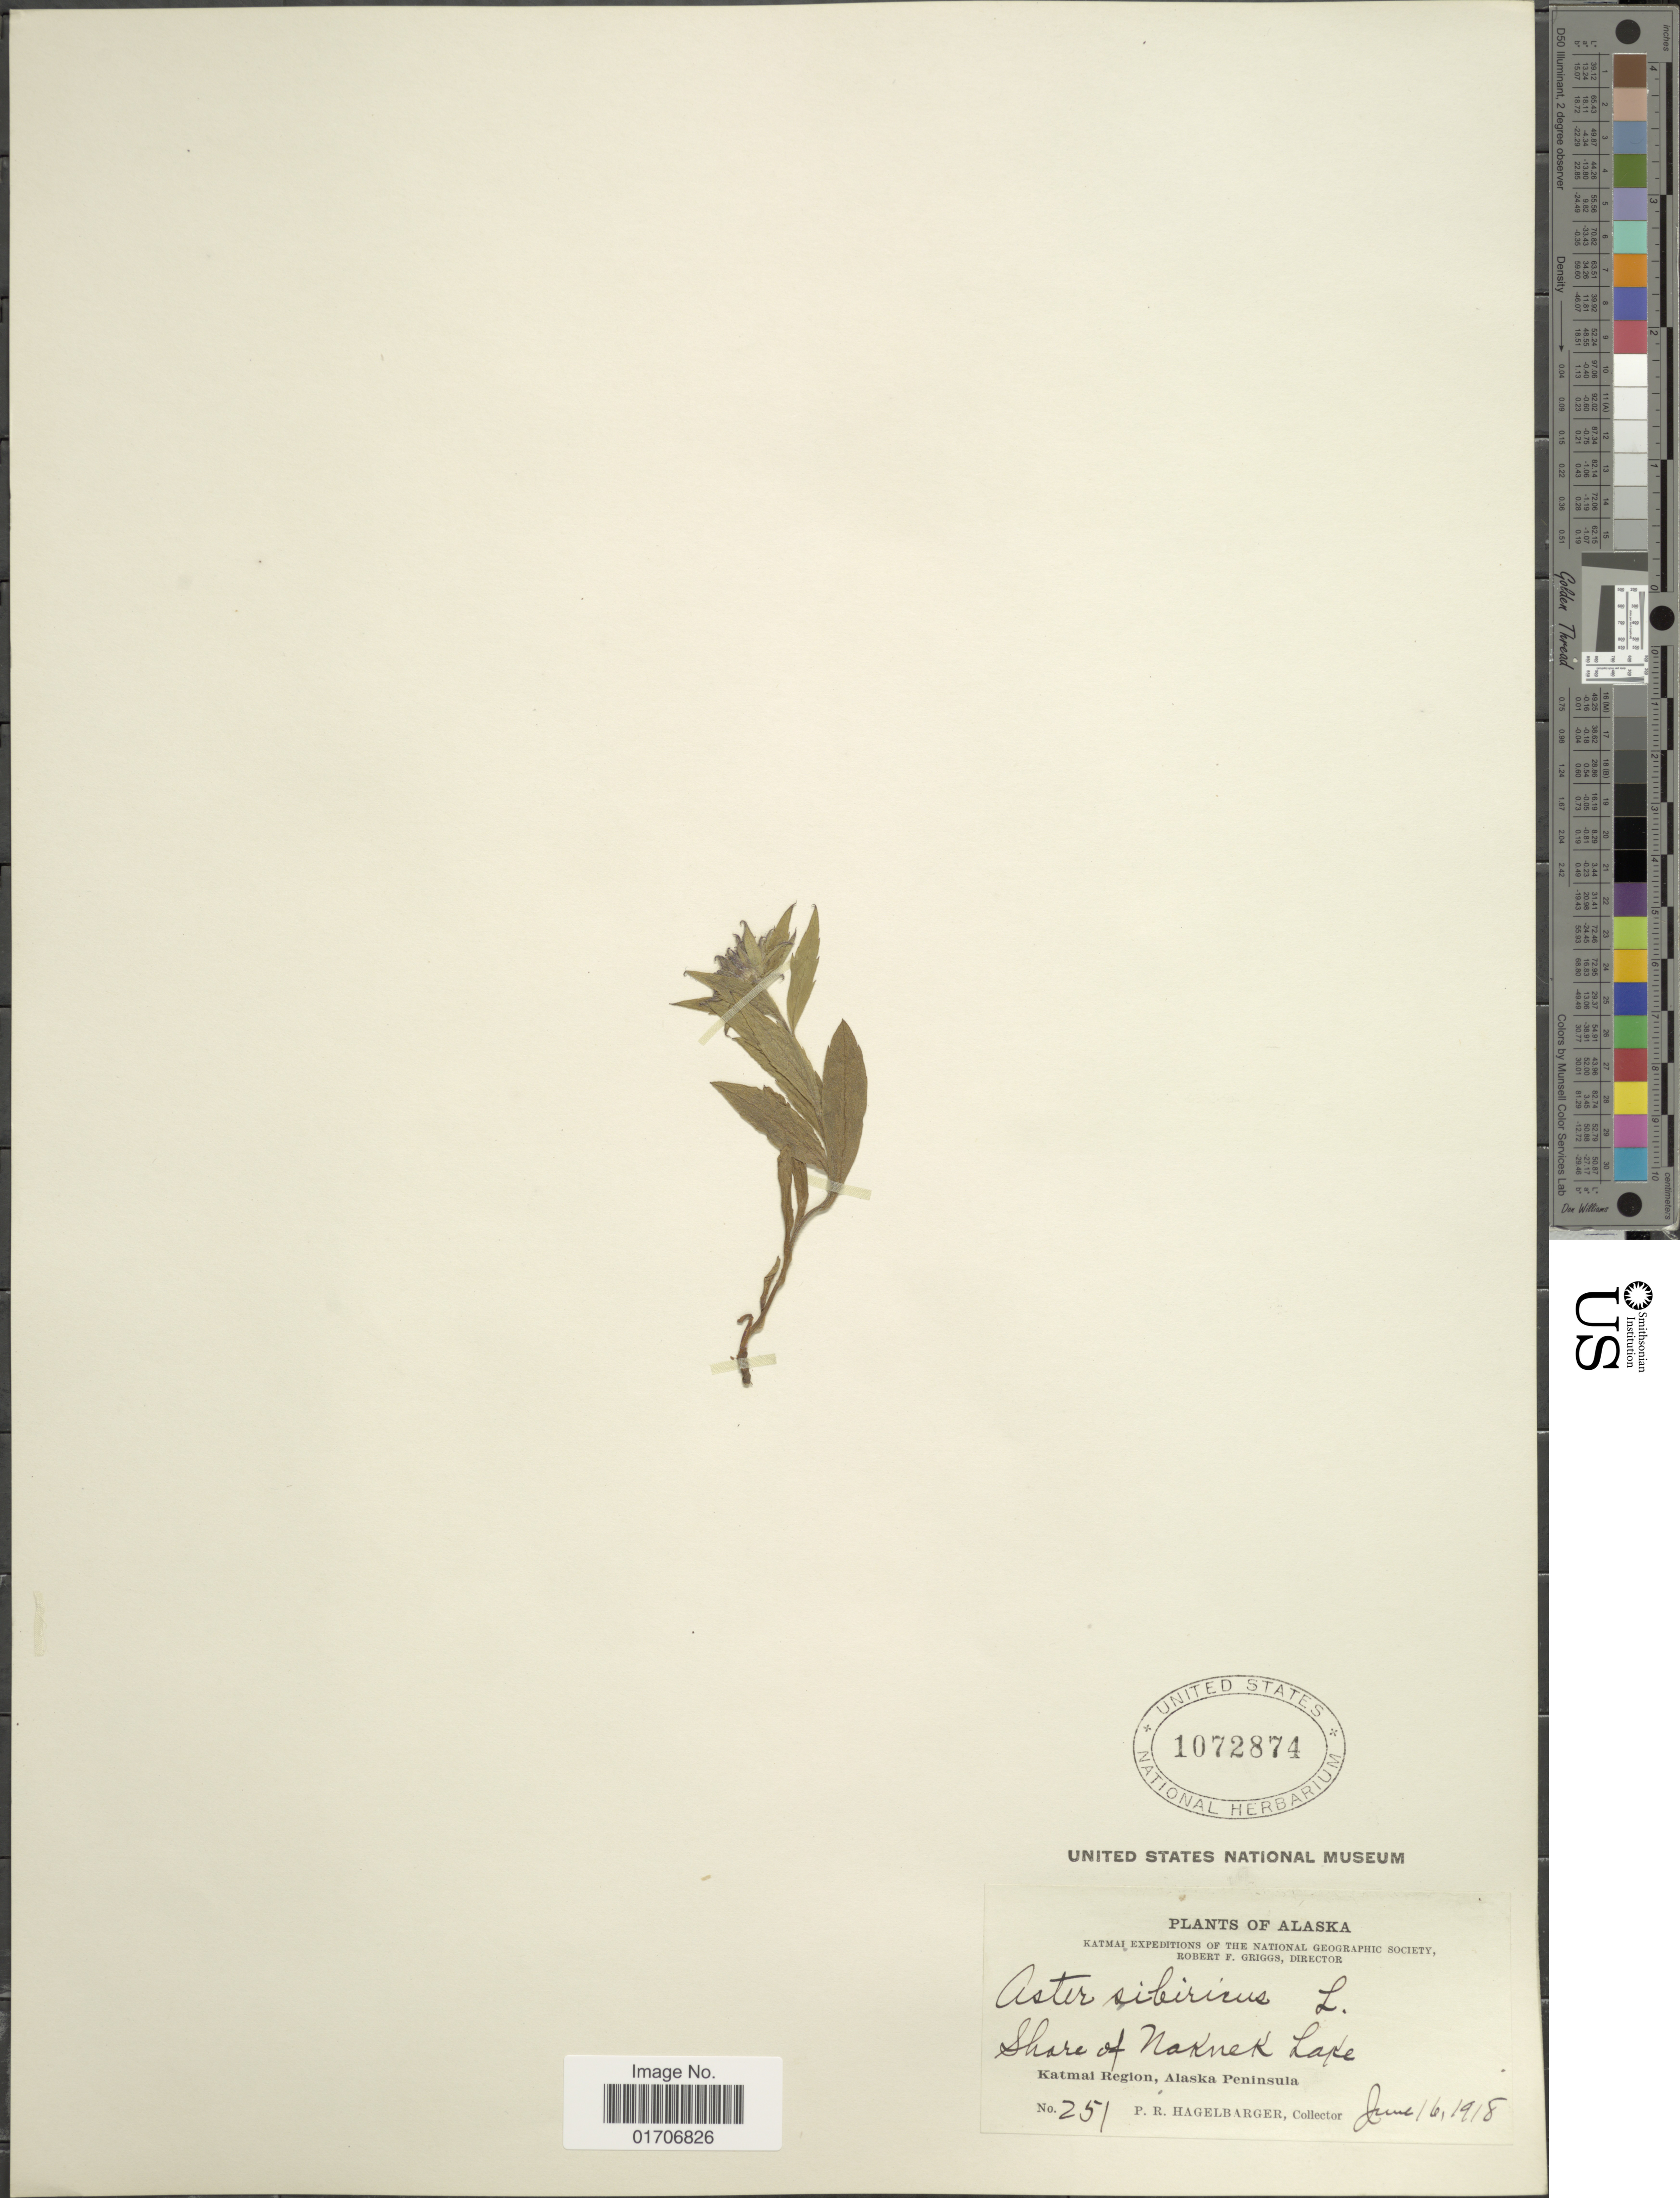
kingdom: Plantae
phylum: Tracheophyta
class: Magnoliopsida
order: Asterales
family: Asteraceae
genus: Eurybia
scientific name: Eurybia sibirica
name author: (L.) G.L. Nesom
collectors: P. Hagelbarger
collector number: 251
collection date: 1918-06-16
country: United States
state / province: Alaska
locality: Share of Naknek Lake. Katmai Region, Alaska Peninsula.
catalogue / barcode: US 1072874